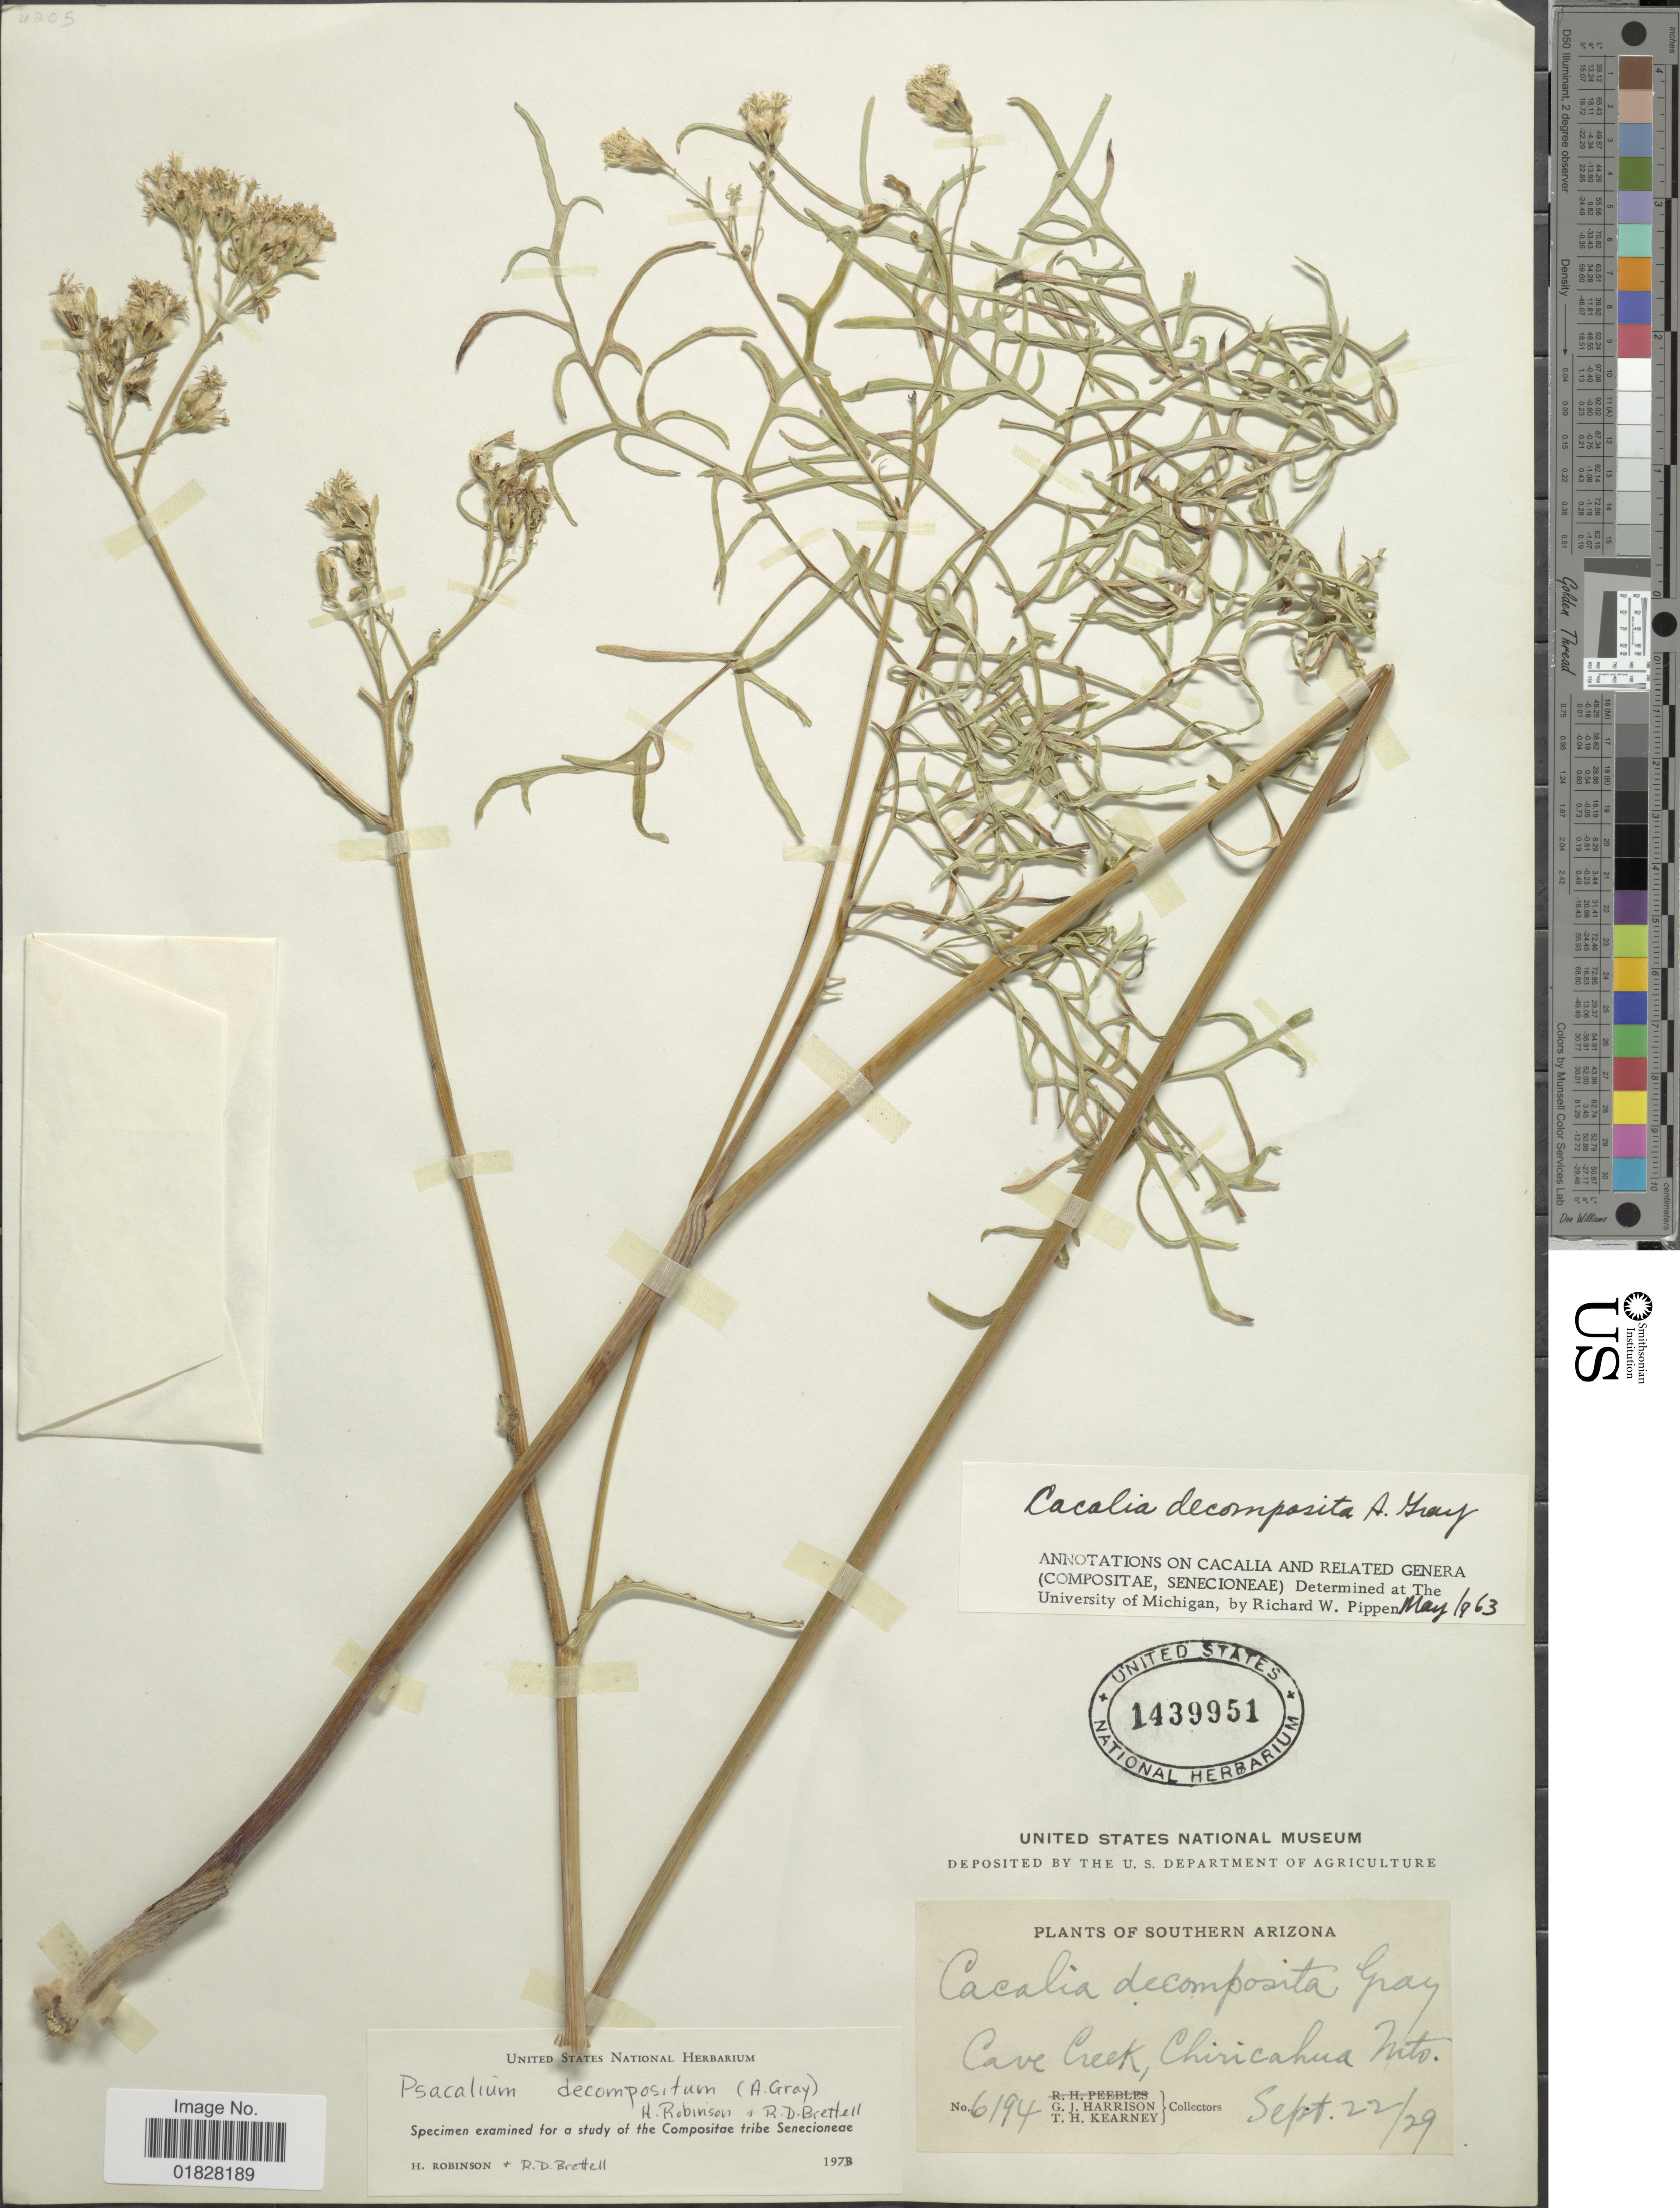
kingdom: Plantae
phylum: Tracheophyta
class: Magnoliopsida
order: Asterales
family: Asteraceae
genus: Psacalium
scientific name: Psacalium decompositum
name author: (A. Gray) H. Rob. & Brettell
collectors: G. J. Harrison & T. H. Kearney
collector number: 6194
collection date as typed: Transcribed d/m/y: 22/9/29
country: United States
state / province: Arizona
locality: Southern Arizona. Cave Creek, Chiricahua Mts.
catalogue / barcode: US 1439951